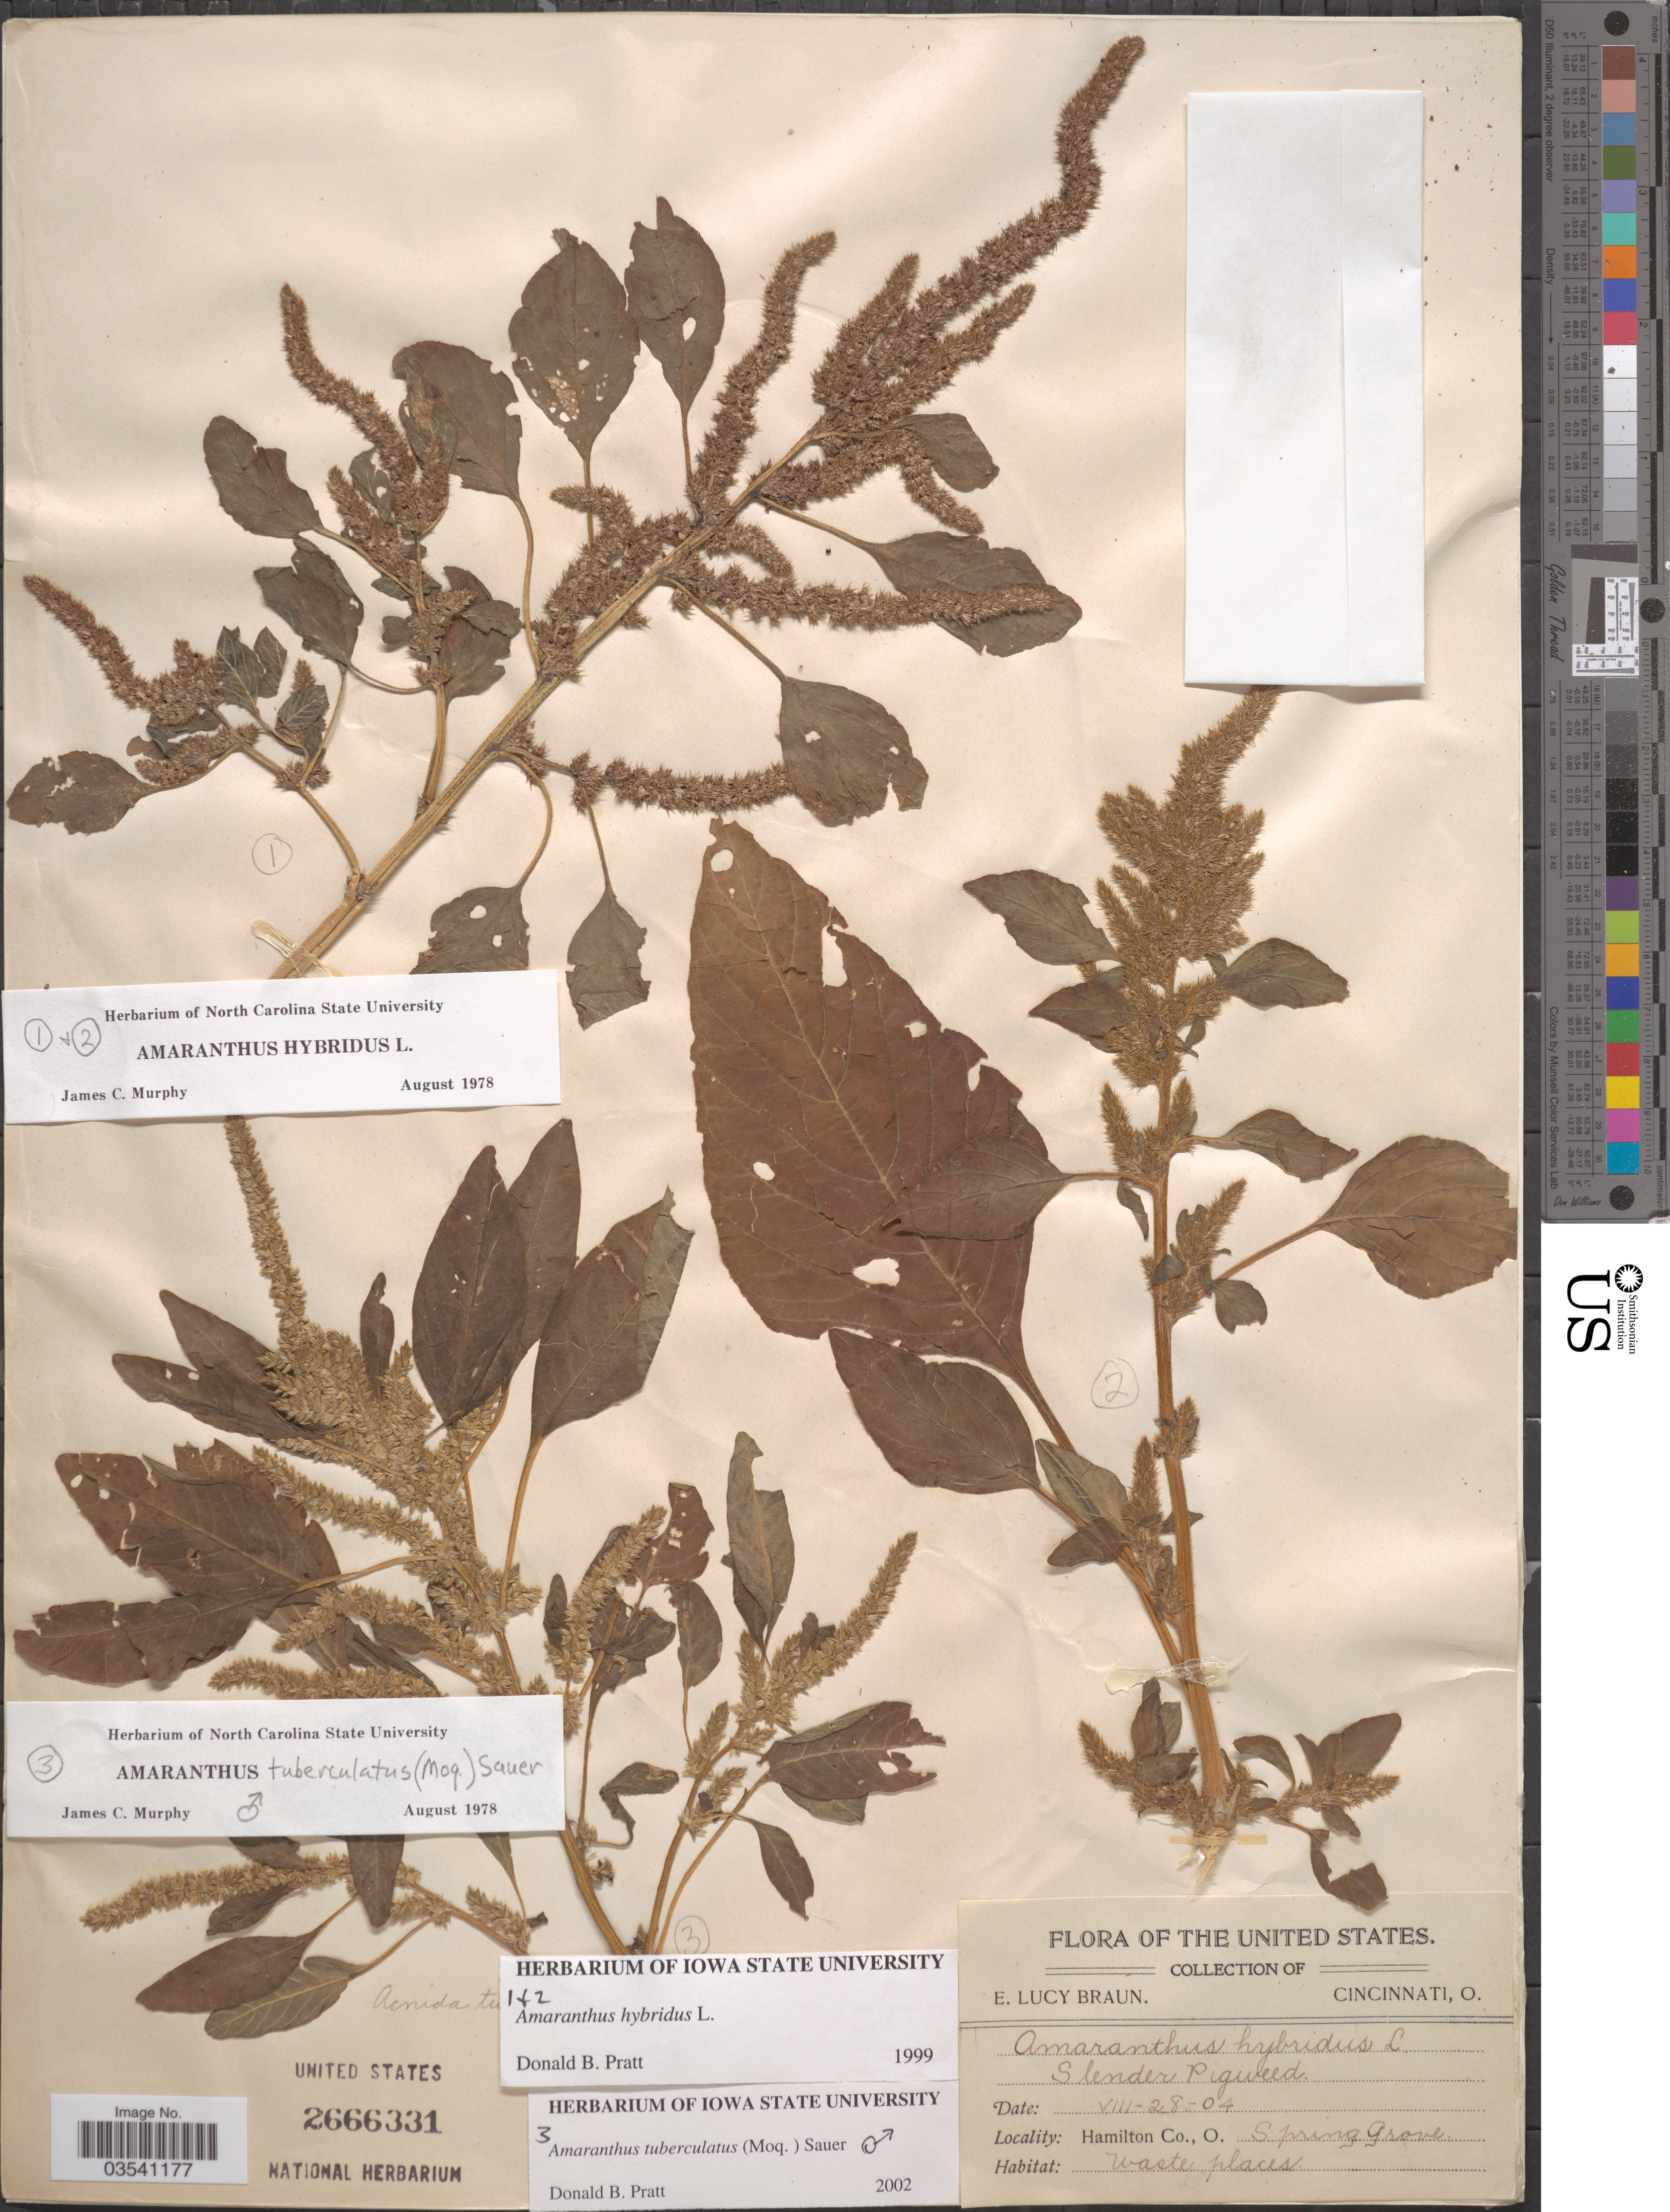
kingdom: Plantae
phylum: Tracheophyta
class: Magnoliopsida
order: Caryophyllales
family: Amaranthaceae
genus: Amaranthus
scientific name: Amaranthus tuberculatus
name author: (Moq.) J.D. Sauer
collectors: E. L. Braun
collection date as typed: Transcribed d/m/y: 28/8/4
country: United States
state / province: Ohio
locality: Hamilton Co. Spring Grove.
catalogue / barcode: US 2666331